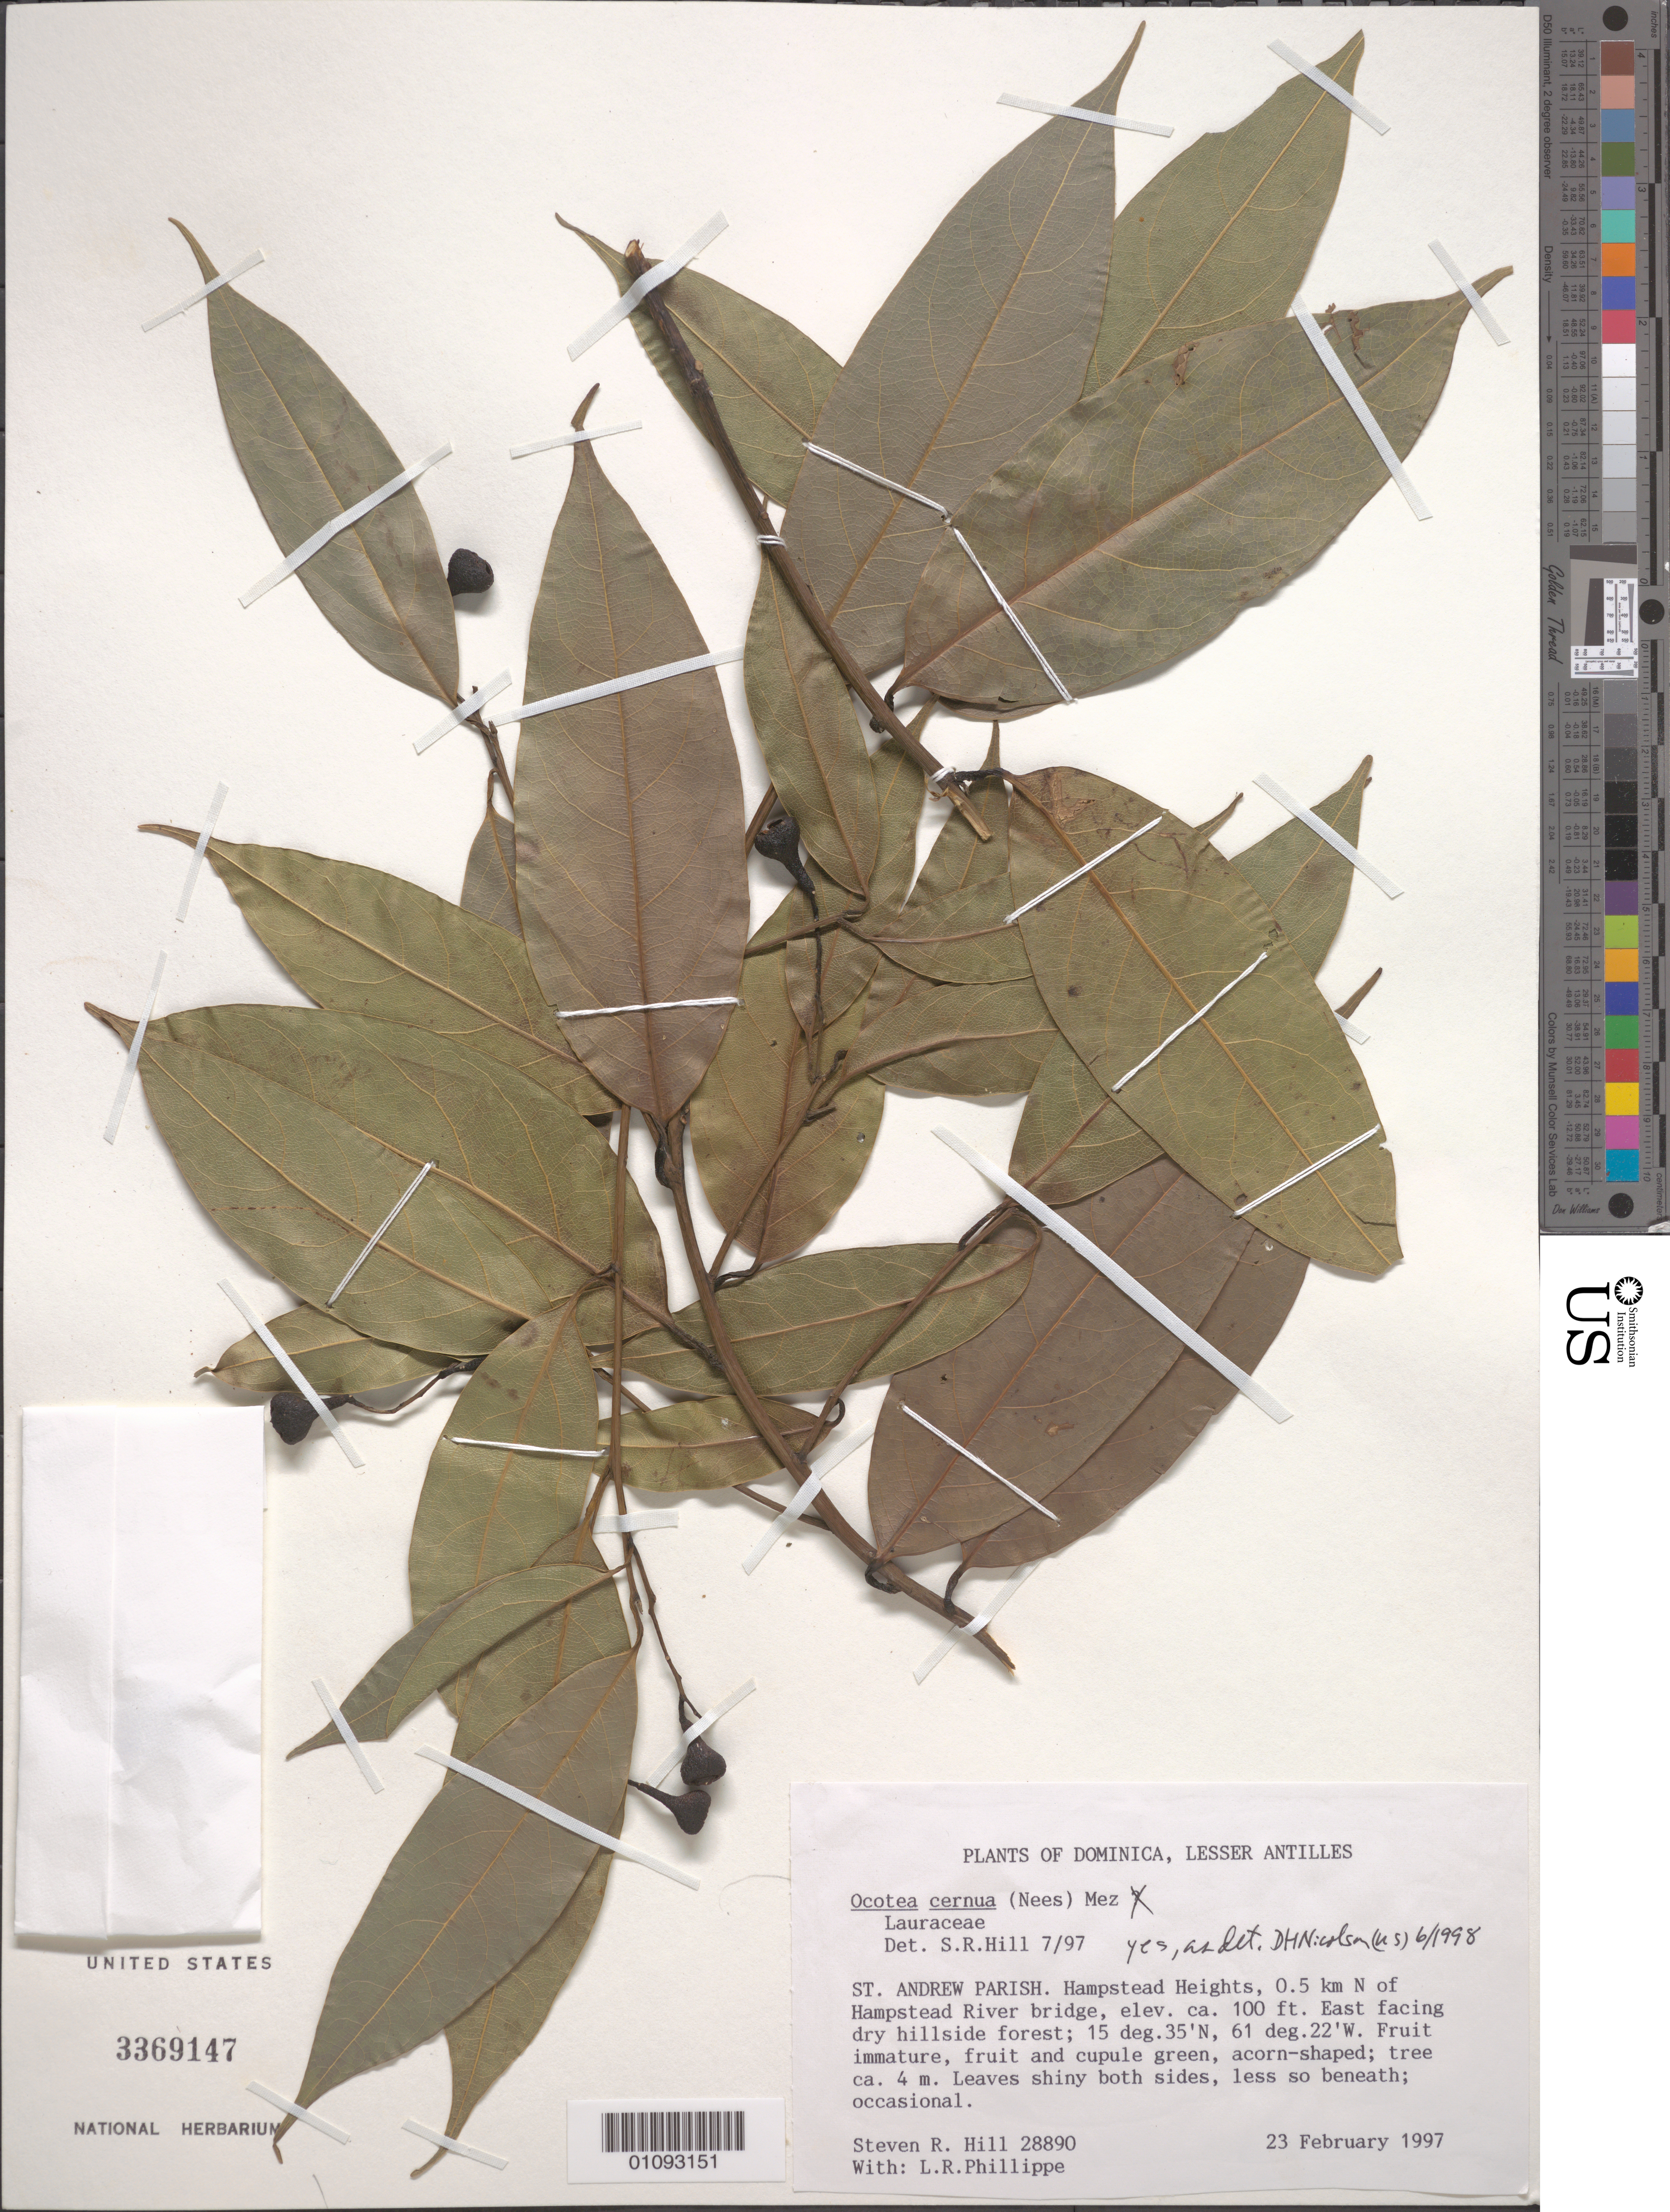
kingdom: Plantae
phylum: Tracheophyta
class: Magnoliopsida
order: Laurales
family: Lauraceae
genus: Ocotea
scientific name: Ocotea cernua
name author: (Nees) Mez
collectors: L. Phillippe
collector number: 28890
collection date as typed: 23 Feb 1997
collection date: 1997-02-23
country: Dominica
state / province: St. Andrew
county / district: Hampstead Heights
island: Dominica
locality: Hampstead Heights, N of Hampstead River Bridge.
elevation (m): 30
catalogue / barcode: US 3369147